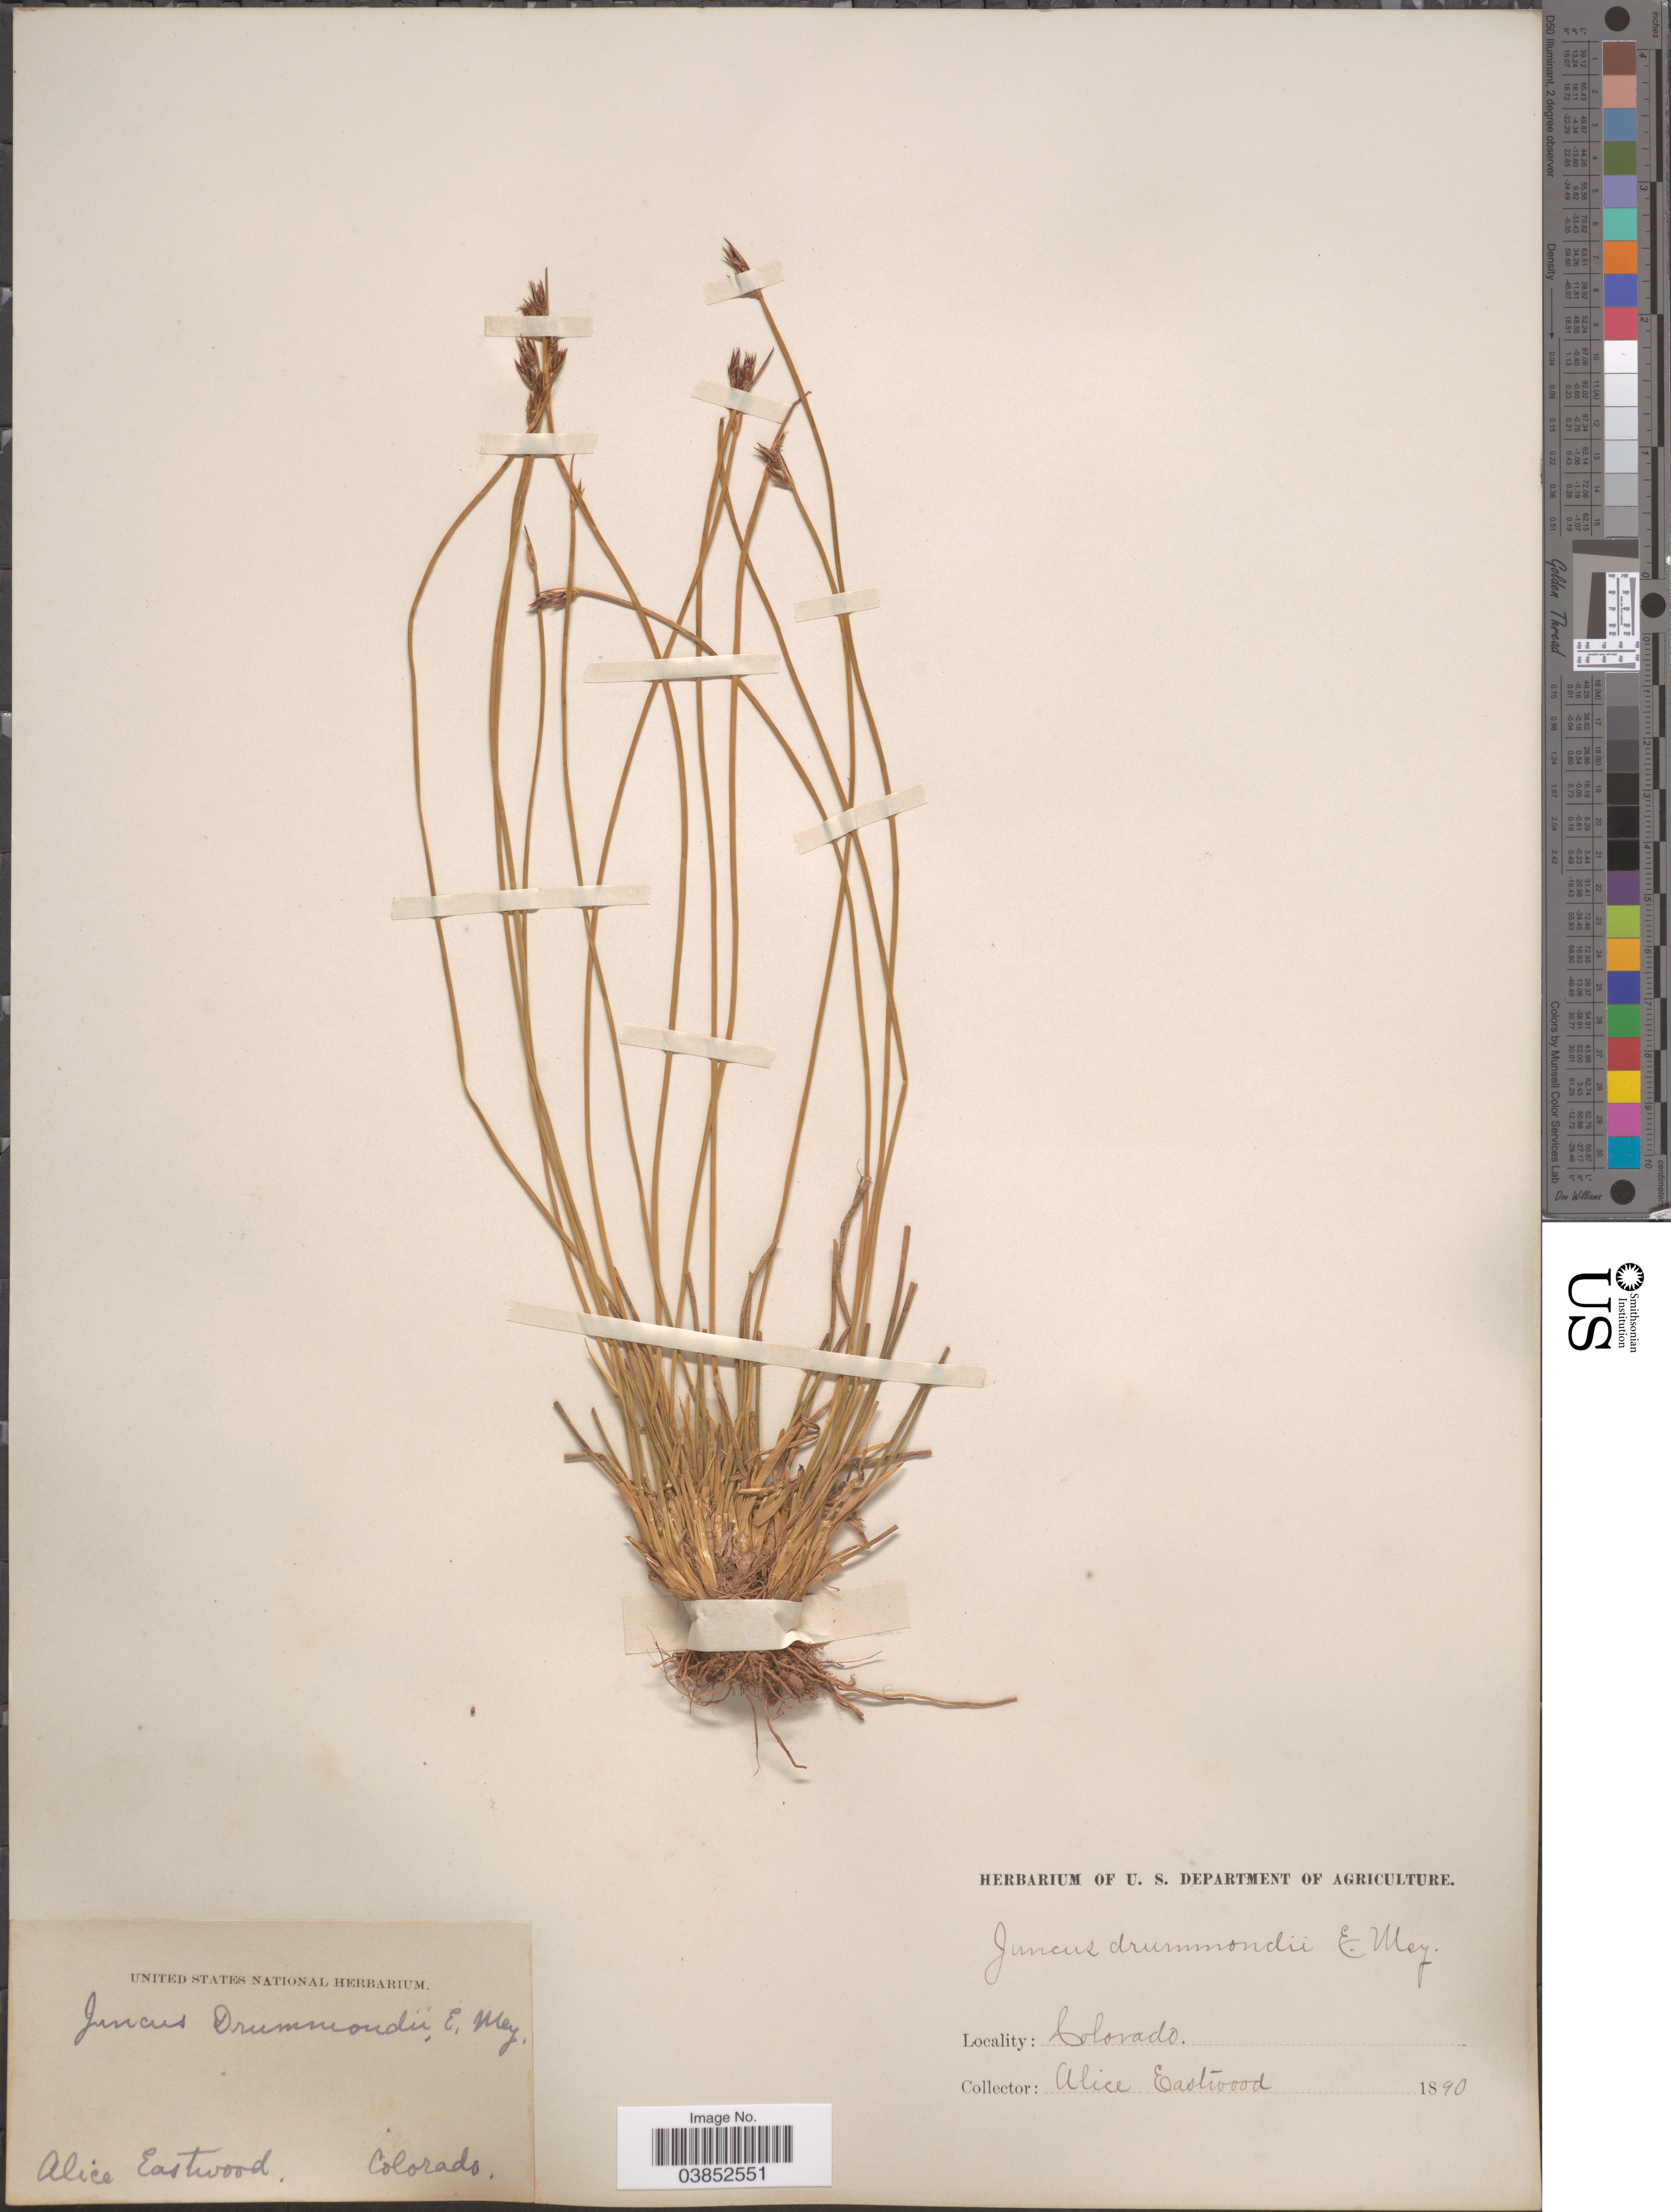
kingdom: Plantae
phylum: Tracheophyta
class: Liliopsida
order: Poales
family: Juncaceae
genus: Juncus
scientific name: Juncus drummondii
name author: E. Mey.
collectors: A. Eastwood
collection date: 1890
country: United States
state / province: Colorado